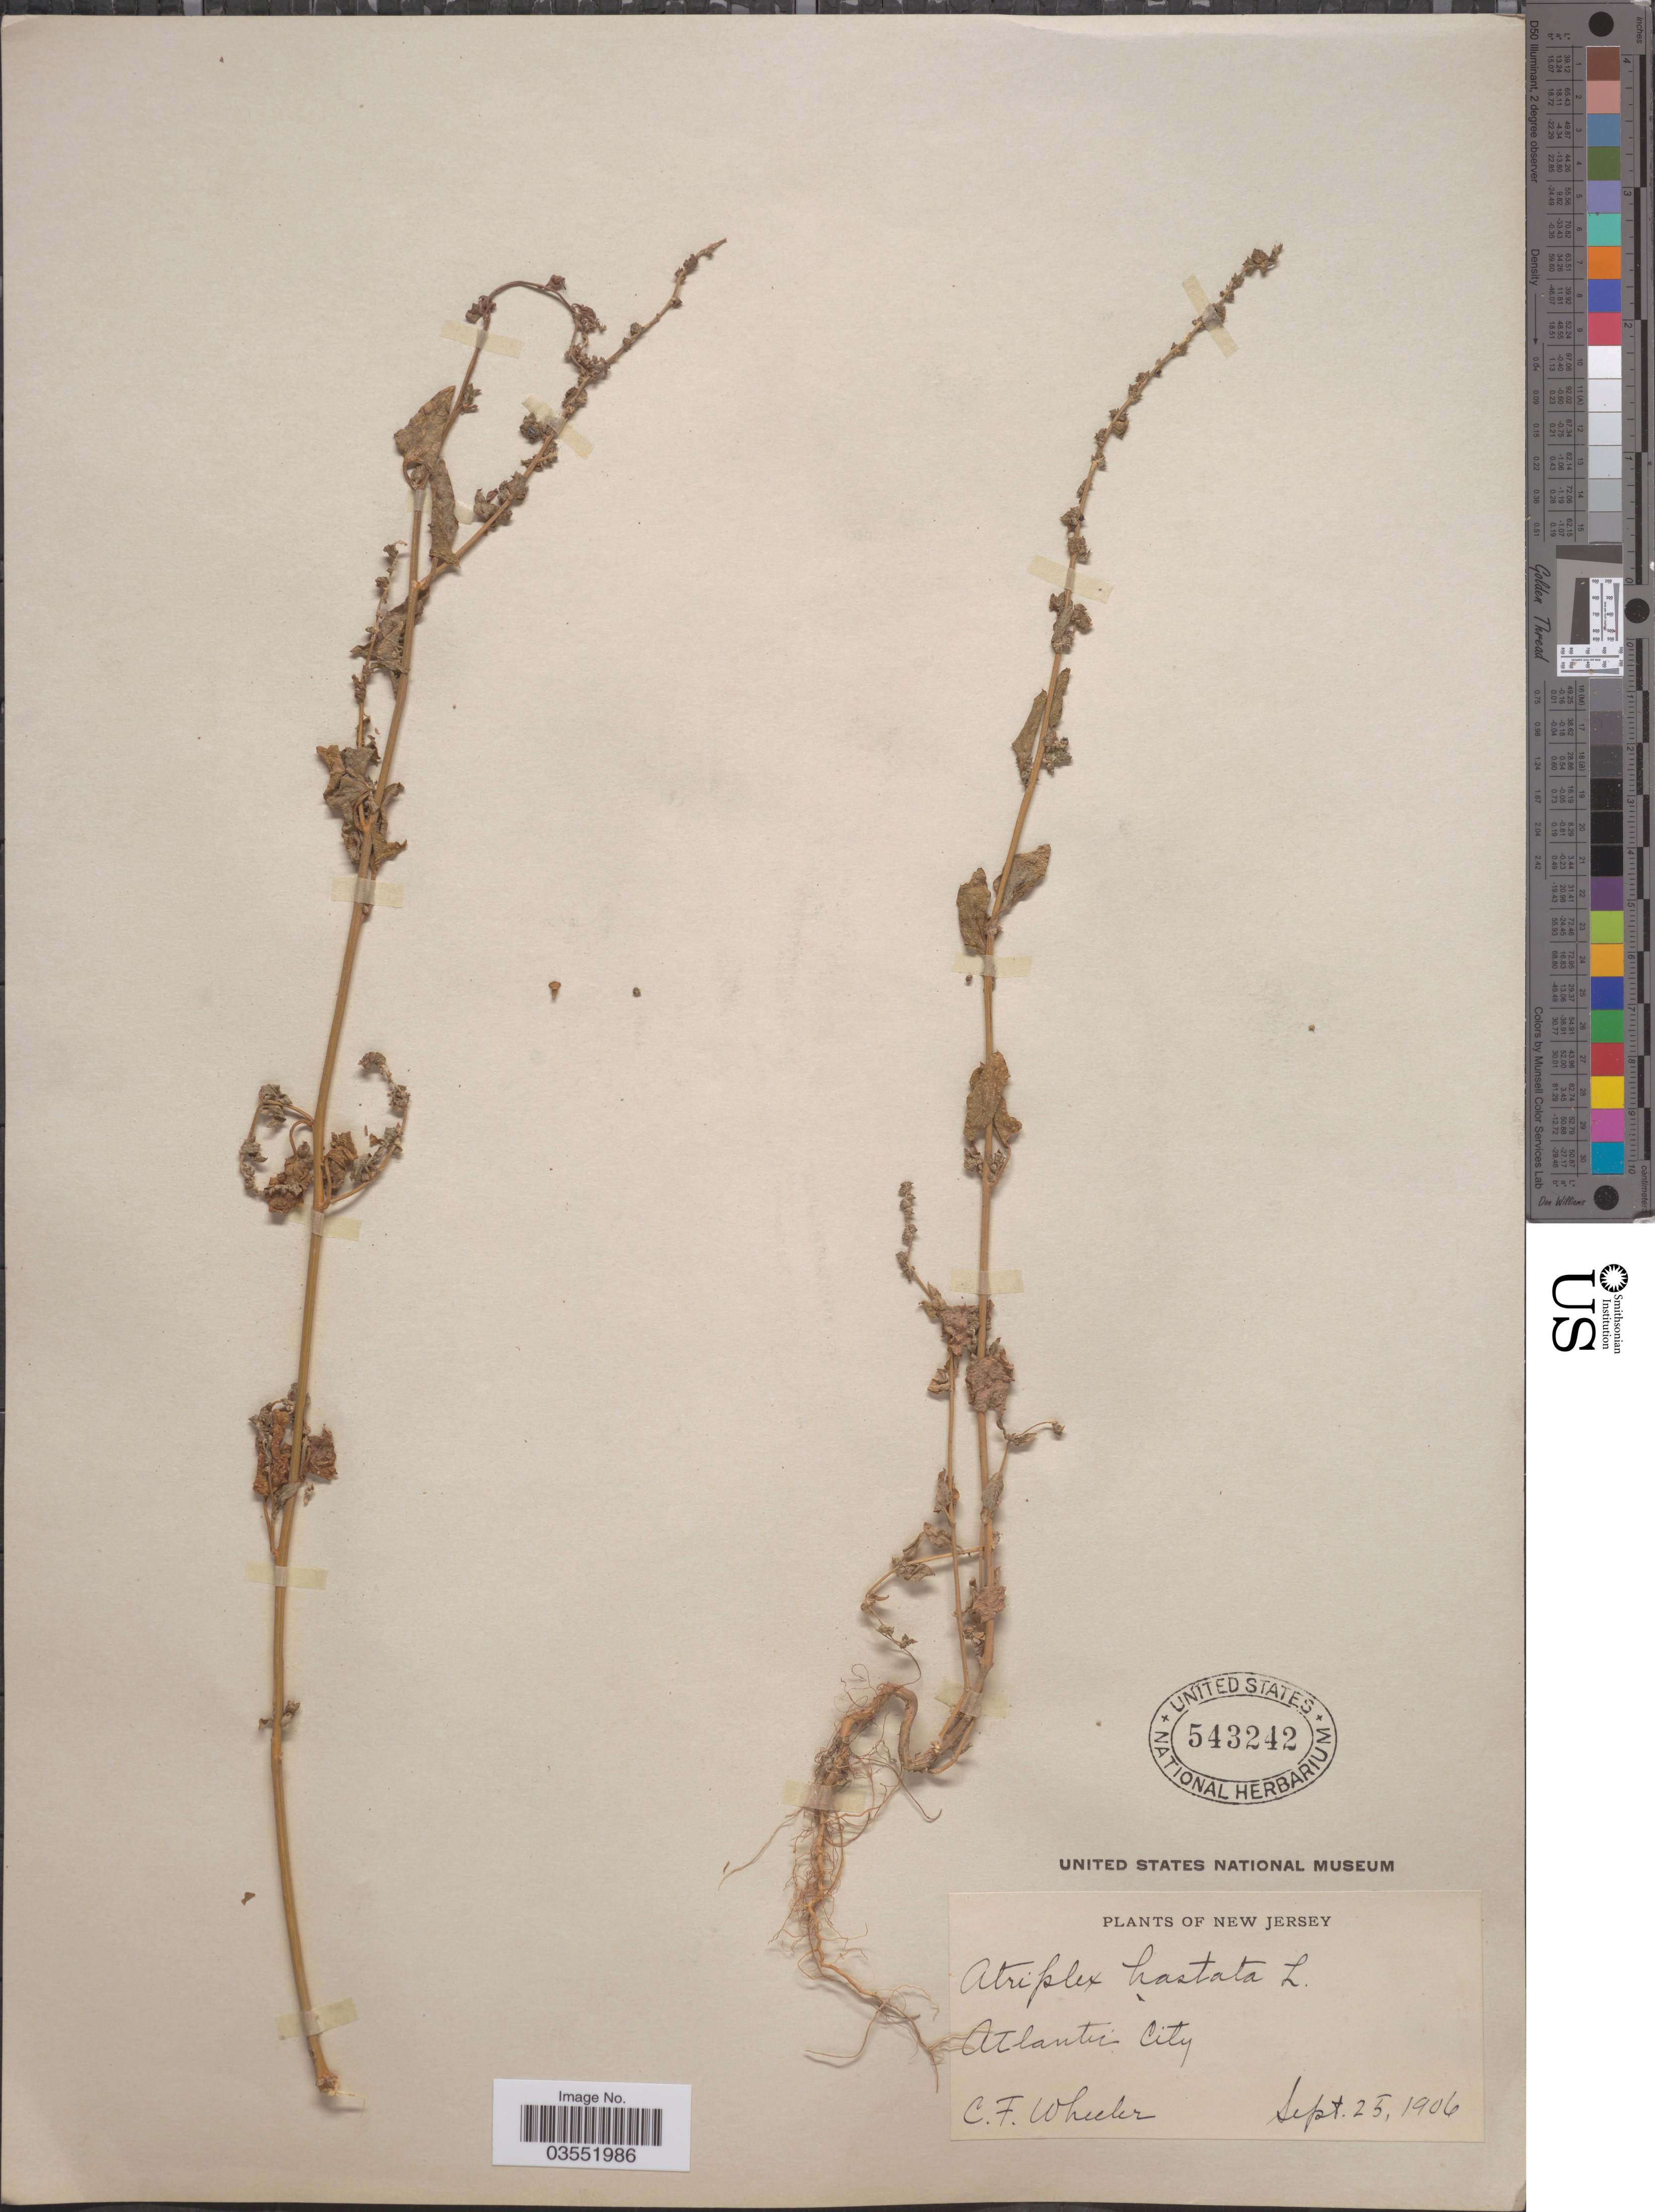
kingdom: Plantae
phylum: Tracheophyta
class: Magnoliopsida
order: Caryophyllales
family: Amaranthaceae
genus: Atriplex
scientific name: Atriplex hastata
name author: L.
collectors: C. Wheeler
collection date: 1906-09-25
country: United States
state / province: New Jersey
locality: Atlantic City.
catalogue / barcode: US 543242